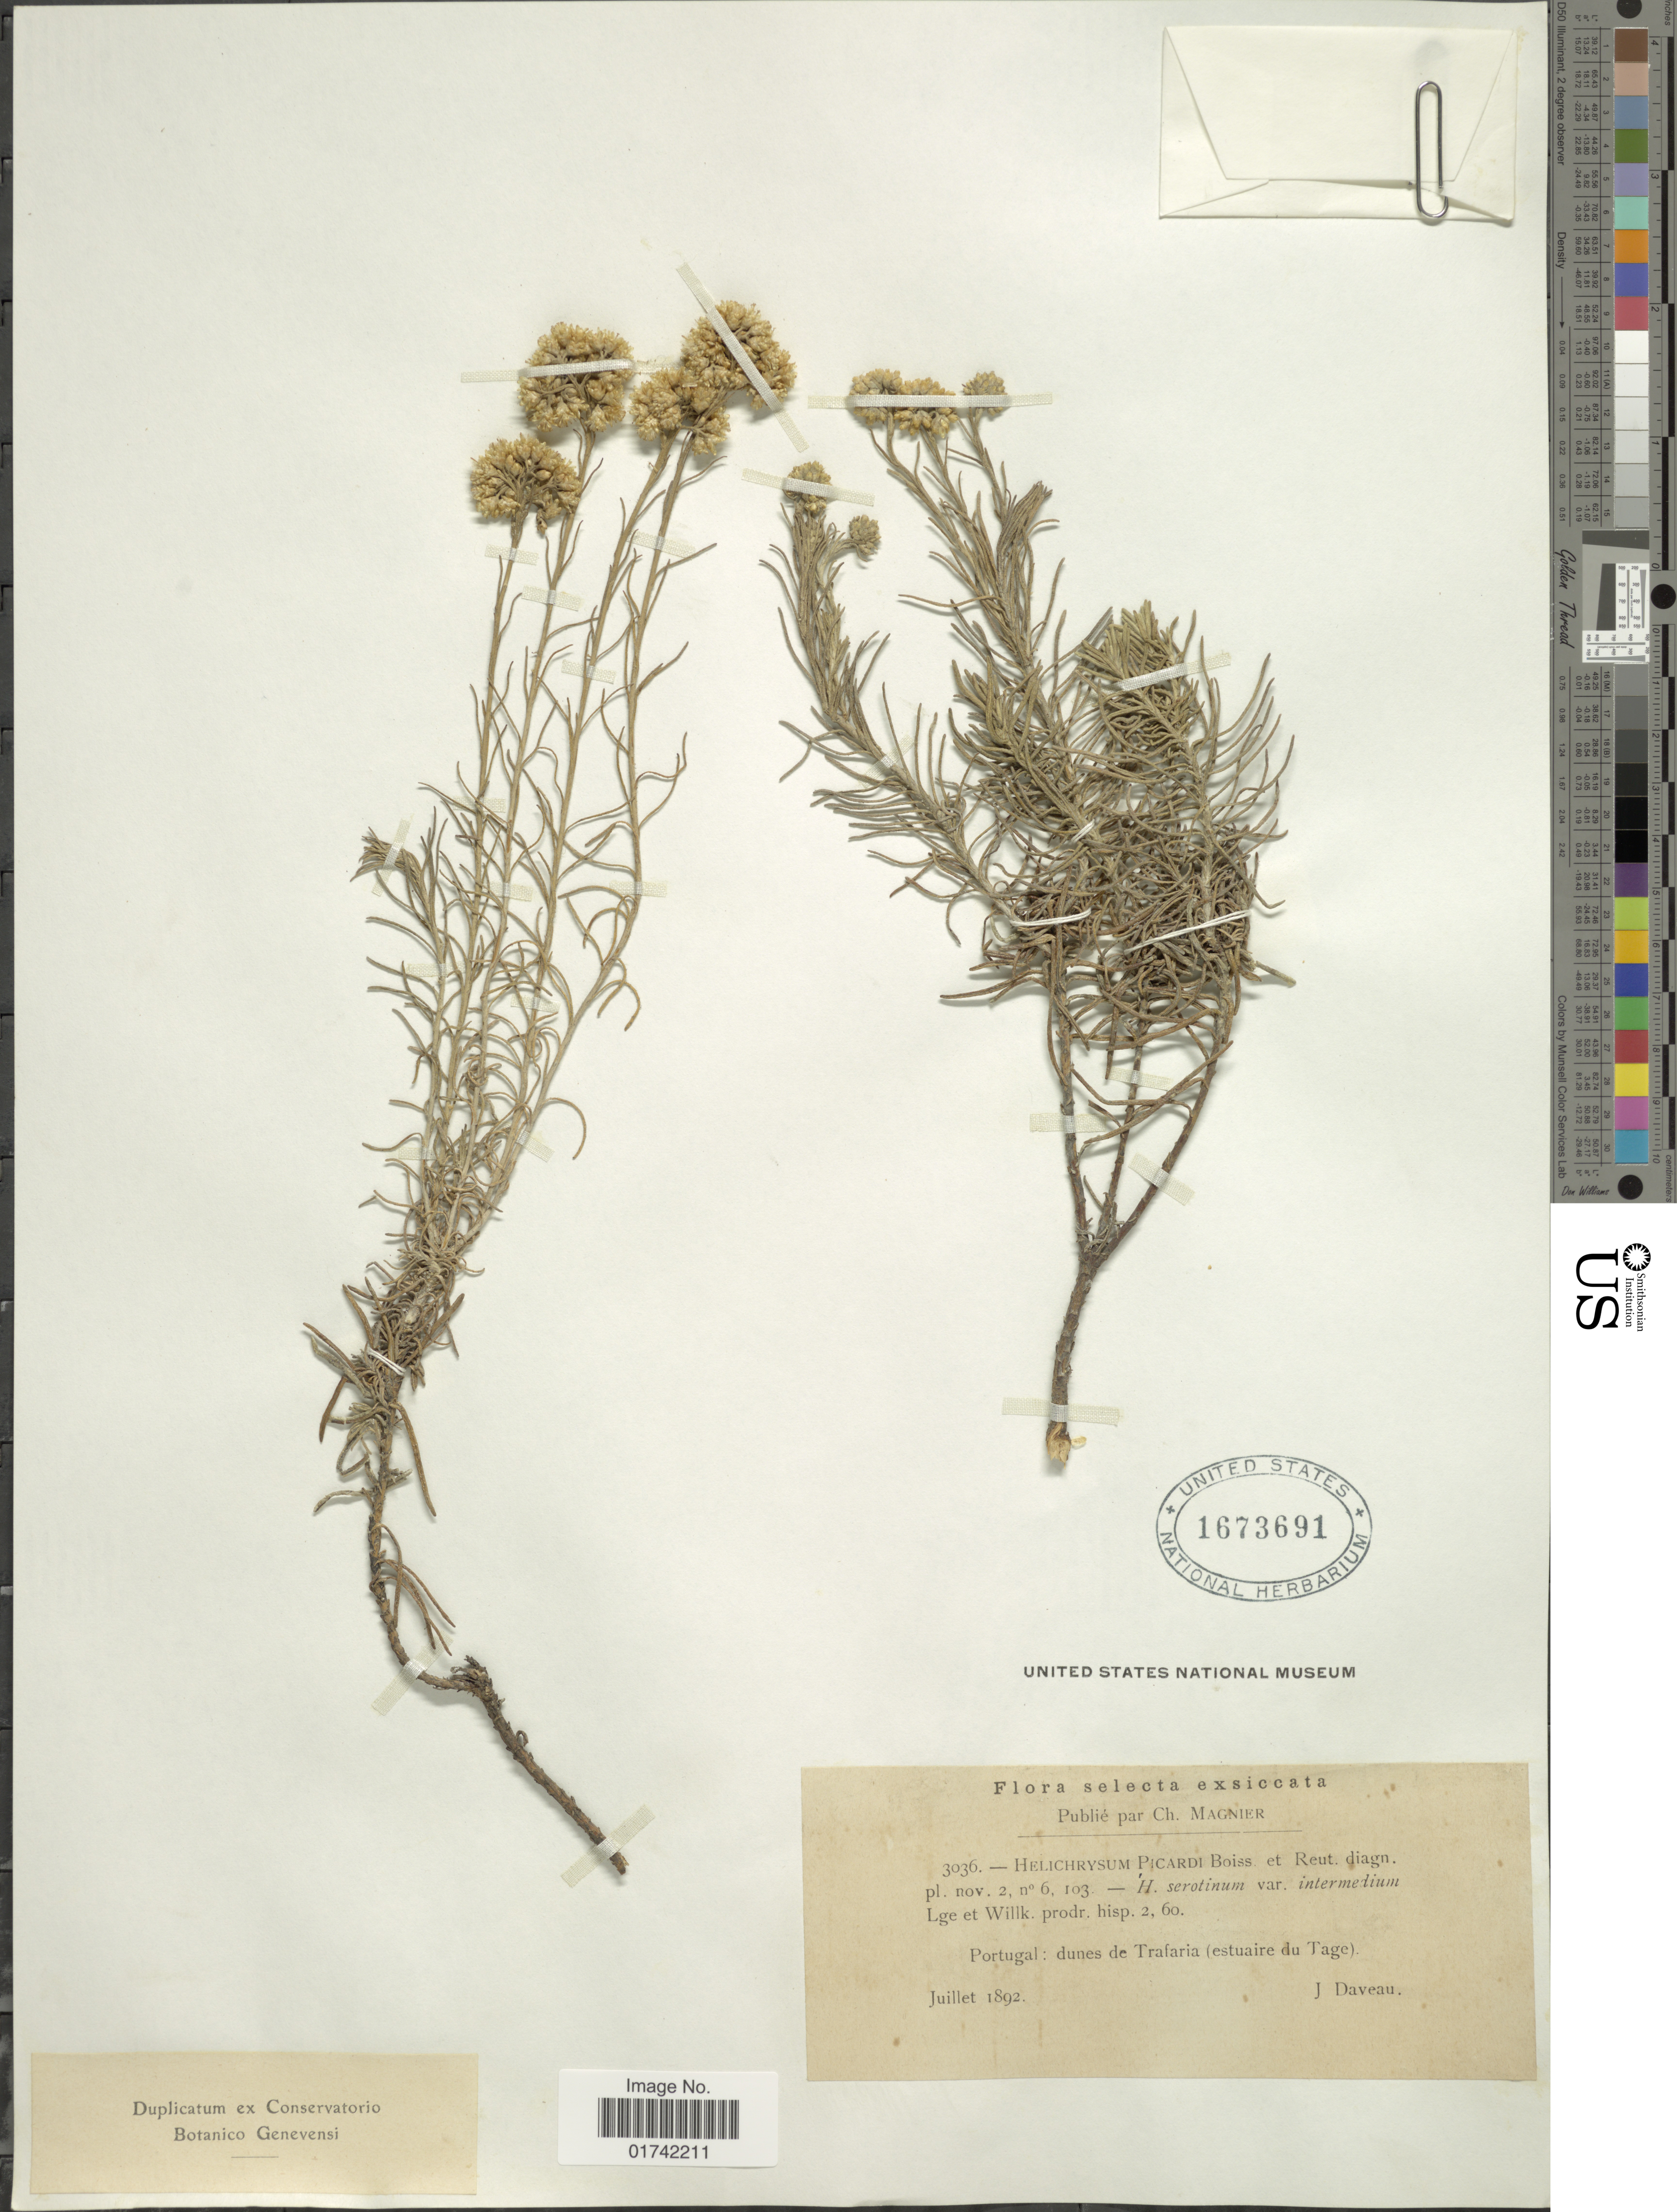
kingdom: Plantae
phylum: Tracheophyta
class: Magnoliopsida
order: Asterales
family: Asteraceae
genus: Helichrysum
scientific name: Helichrysum italicum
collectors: J. Daveau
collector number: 3036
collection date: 1892-07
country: Portugal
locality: Dunes de Trafaria (estuaire du Tage)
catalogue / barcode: US 1673791